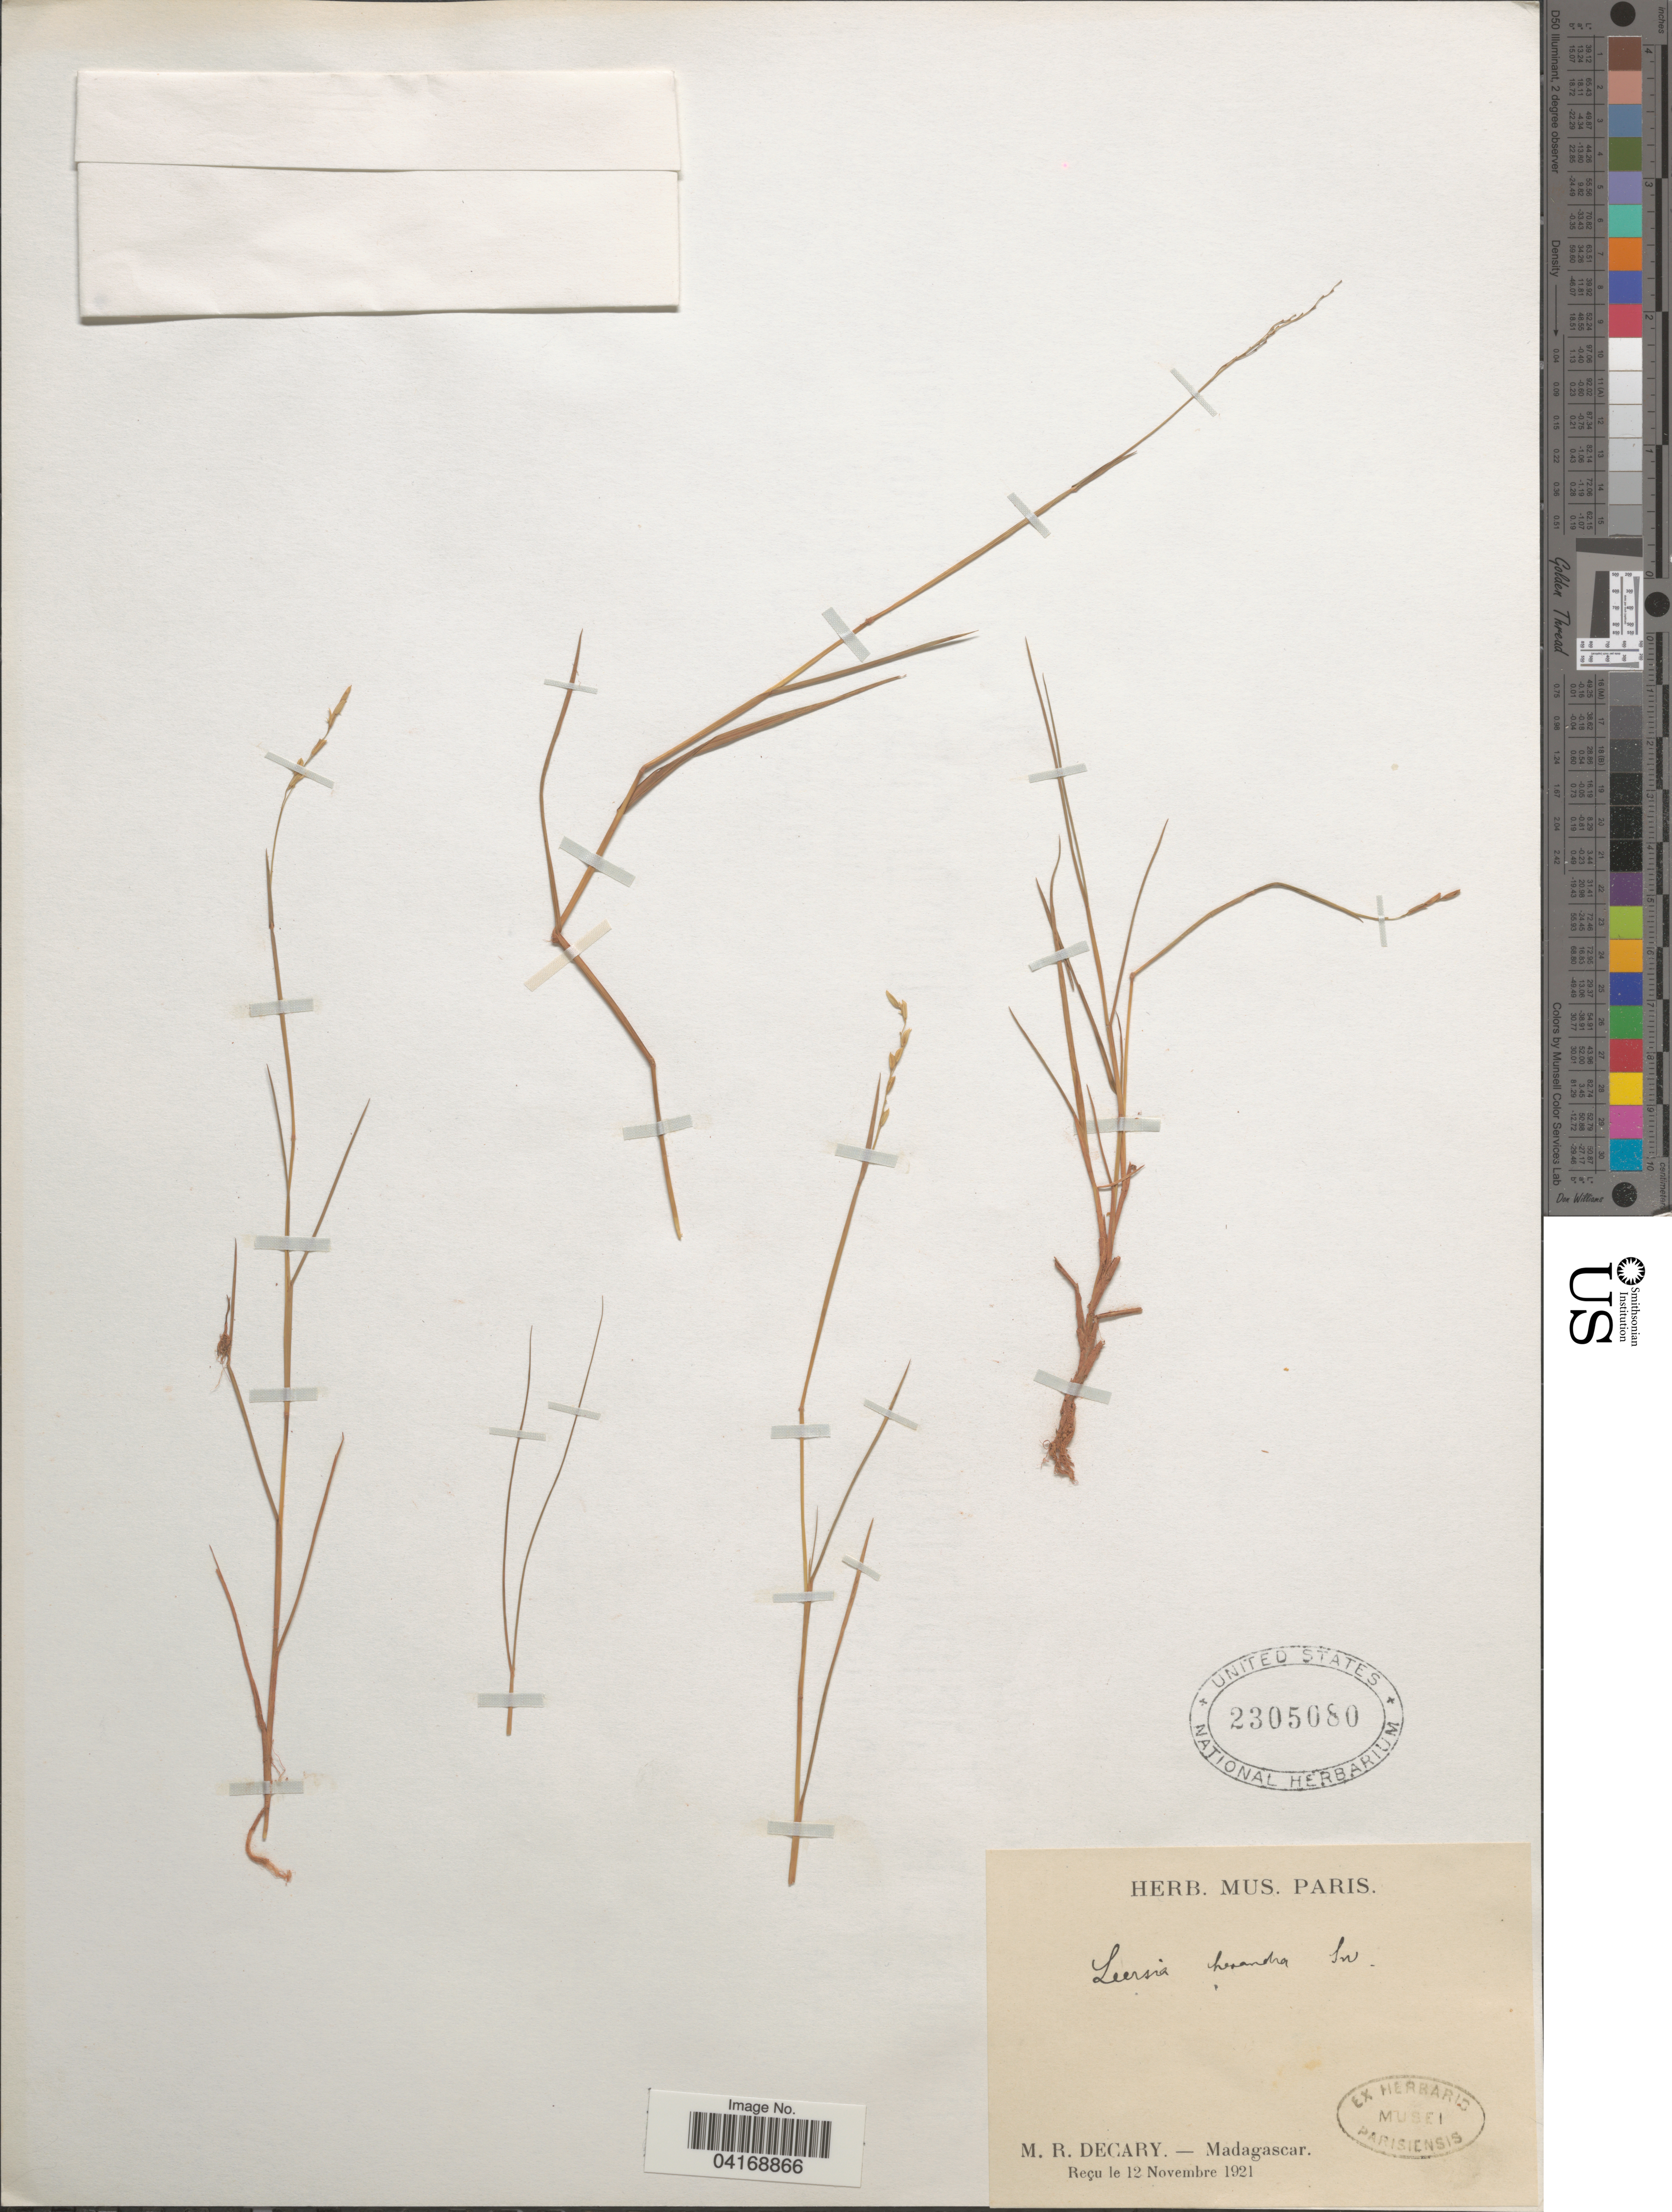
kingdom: Plantae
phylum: Tracheophyta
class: Liliopsida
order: Poales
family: Poaceae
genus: Leersia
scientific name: Leersia hexandra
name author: Sw.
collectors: R. Decary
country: Madagascar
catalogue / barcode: US 2305080